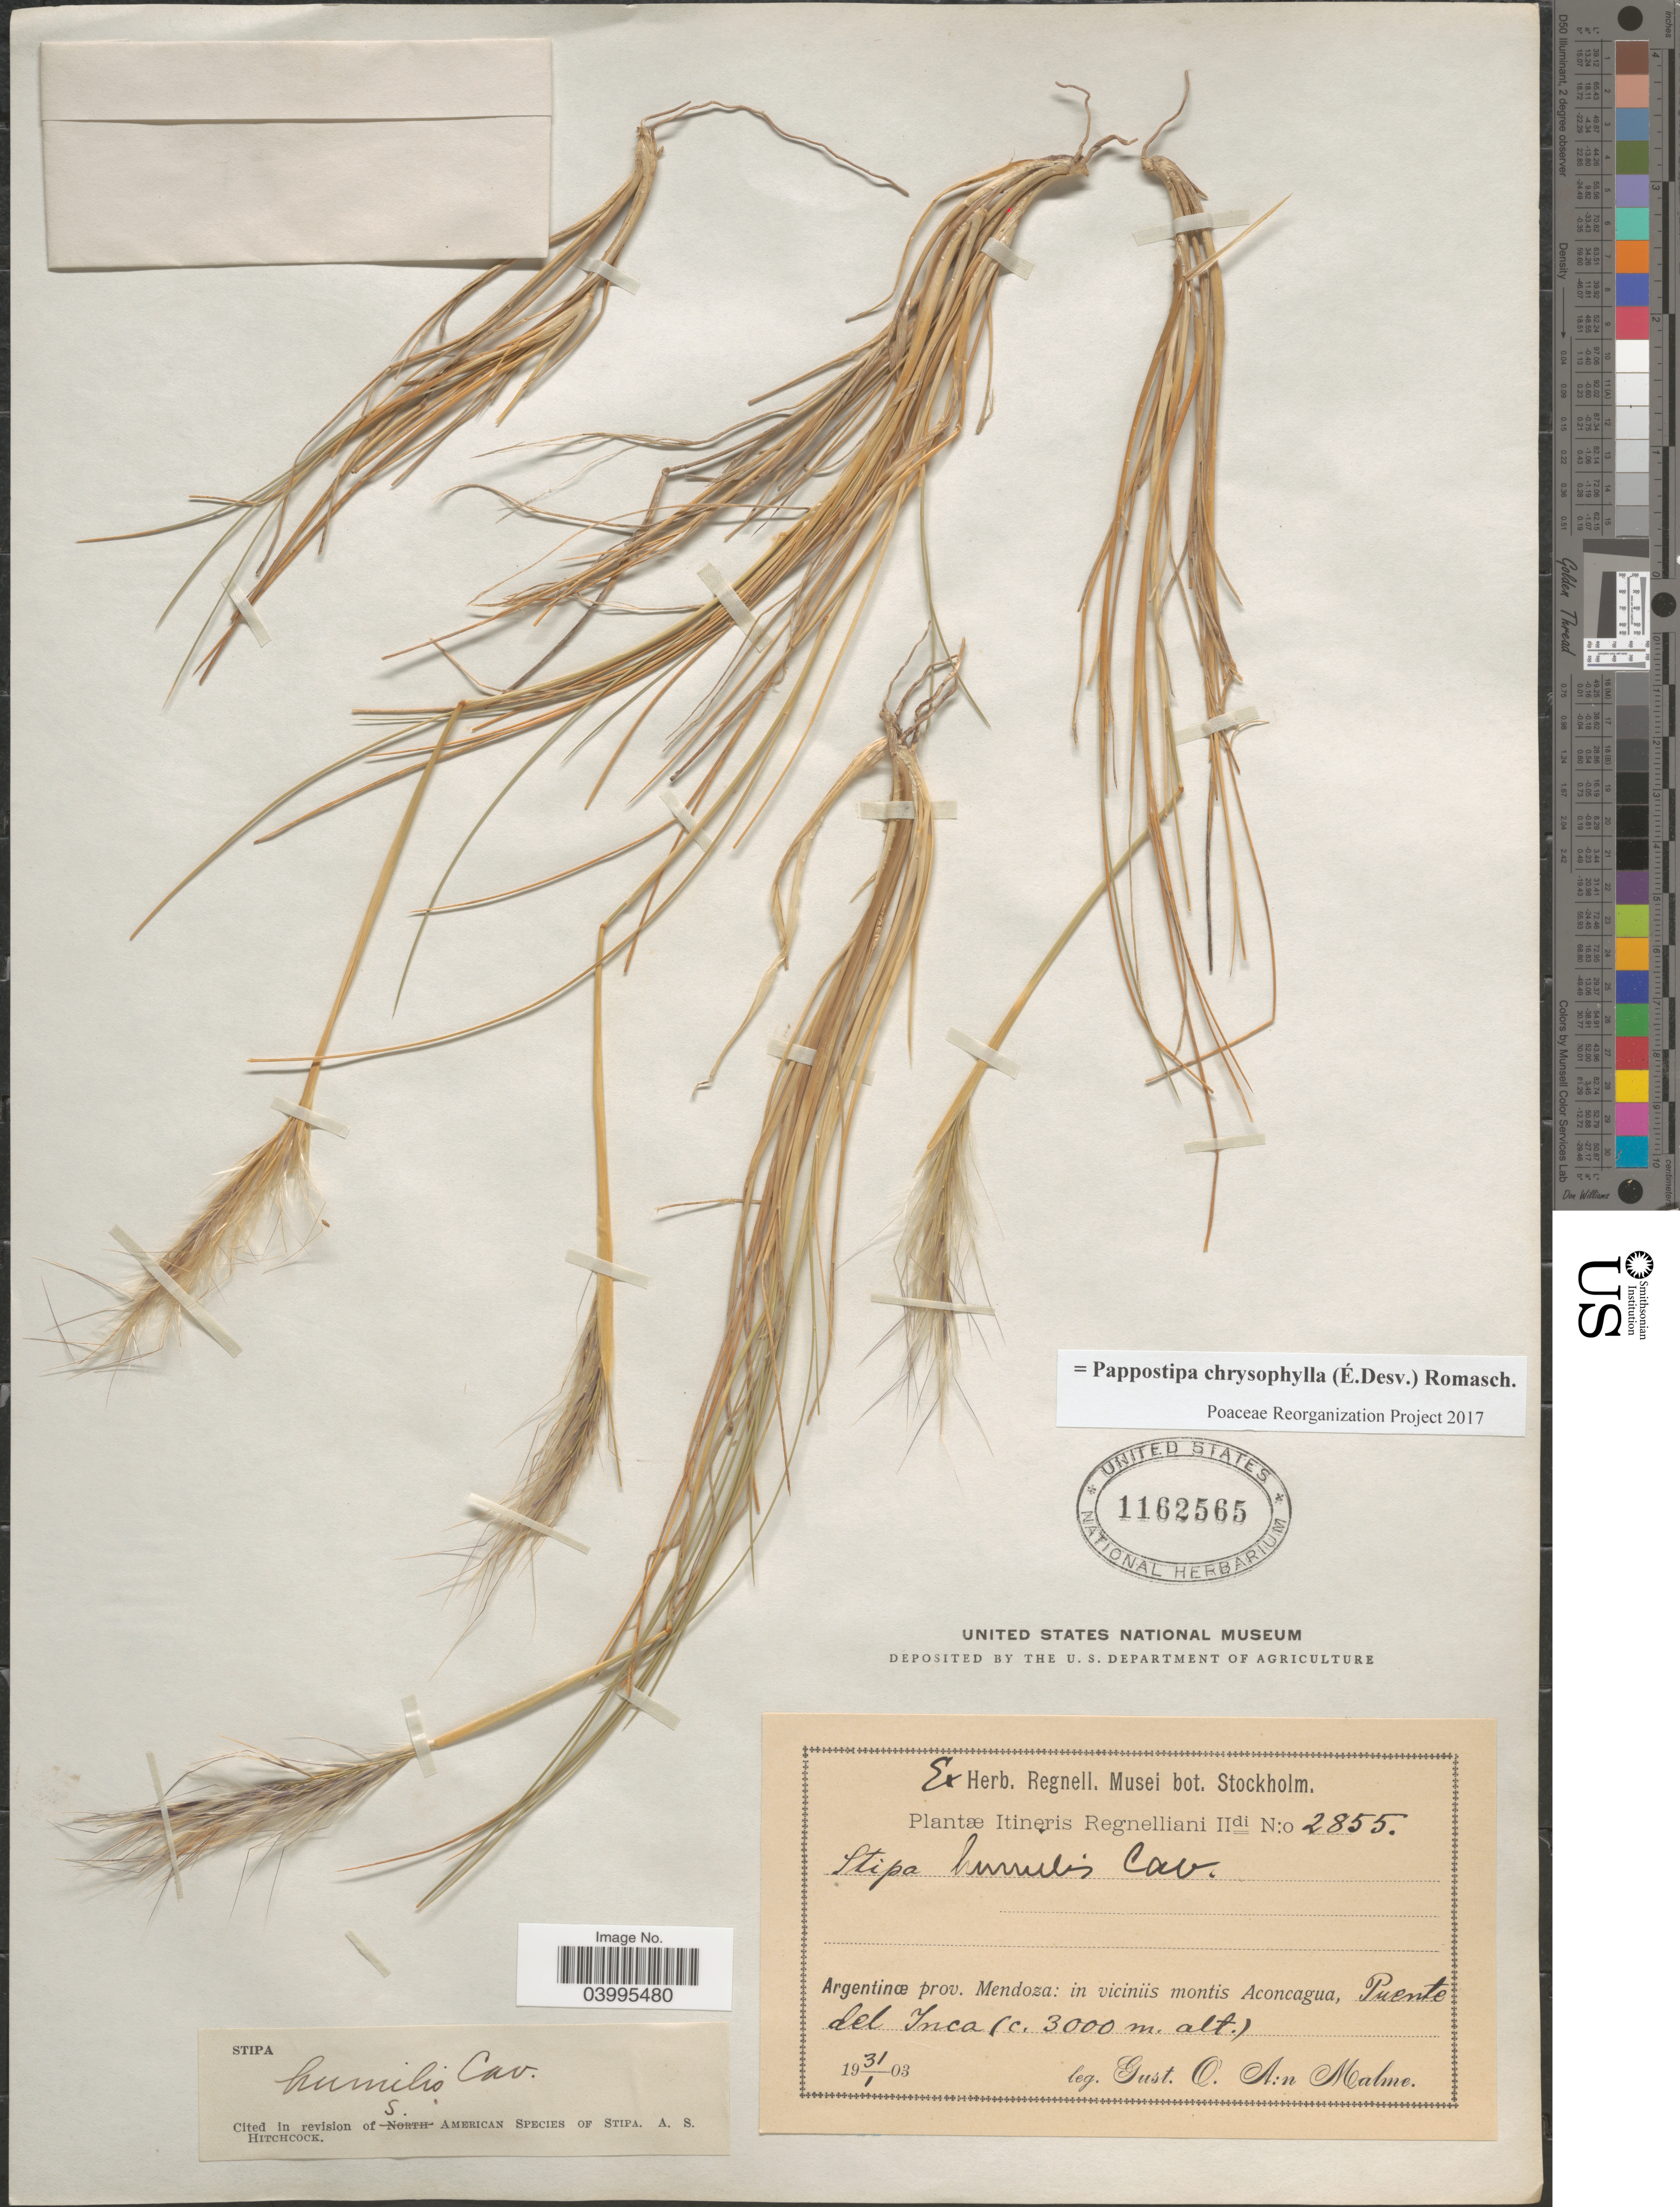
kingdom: Plantae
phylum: Tracheophyta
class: Liliopsida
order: Poales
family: Poaceae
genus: Pappostipa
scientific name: Pappostipa chrysophylla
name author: (É. Desv.) Romasch.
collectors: G. O. A. Malme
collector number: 2855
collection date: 1903-01-31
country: Argentina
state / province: Mendoza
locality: In viciniis montis Aconcagua, Puente del Inca.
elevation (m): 3000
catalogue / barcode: US 1162565